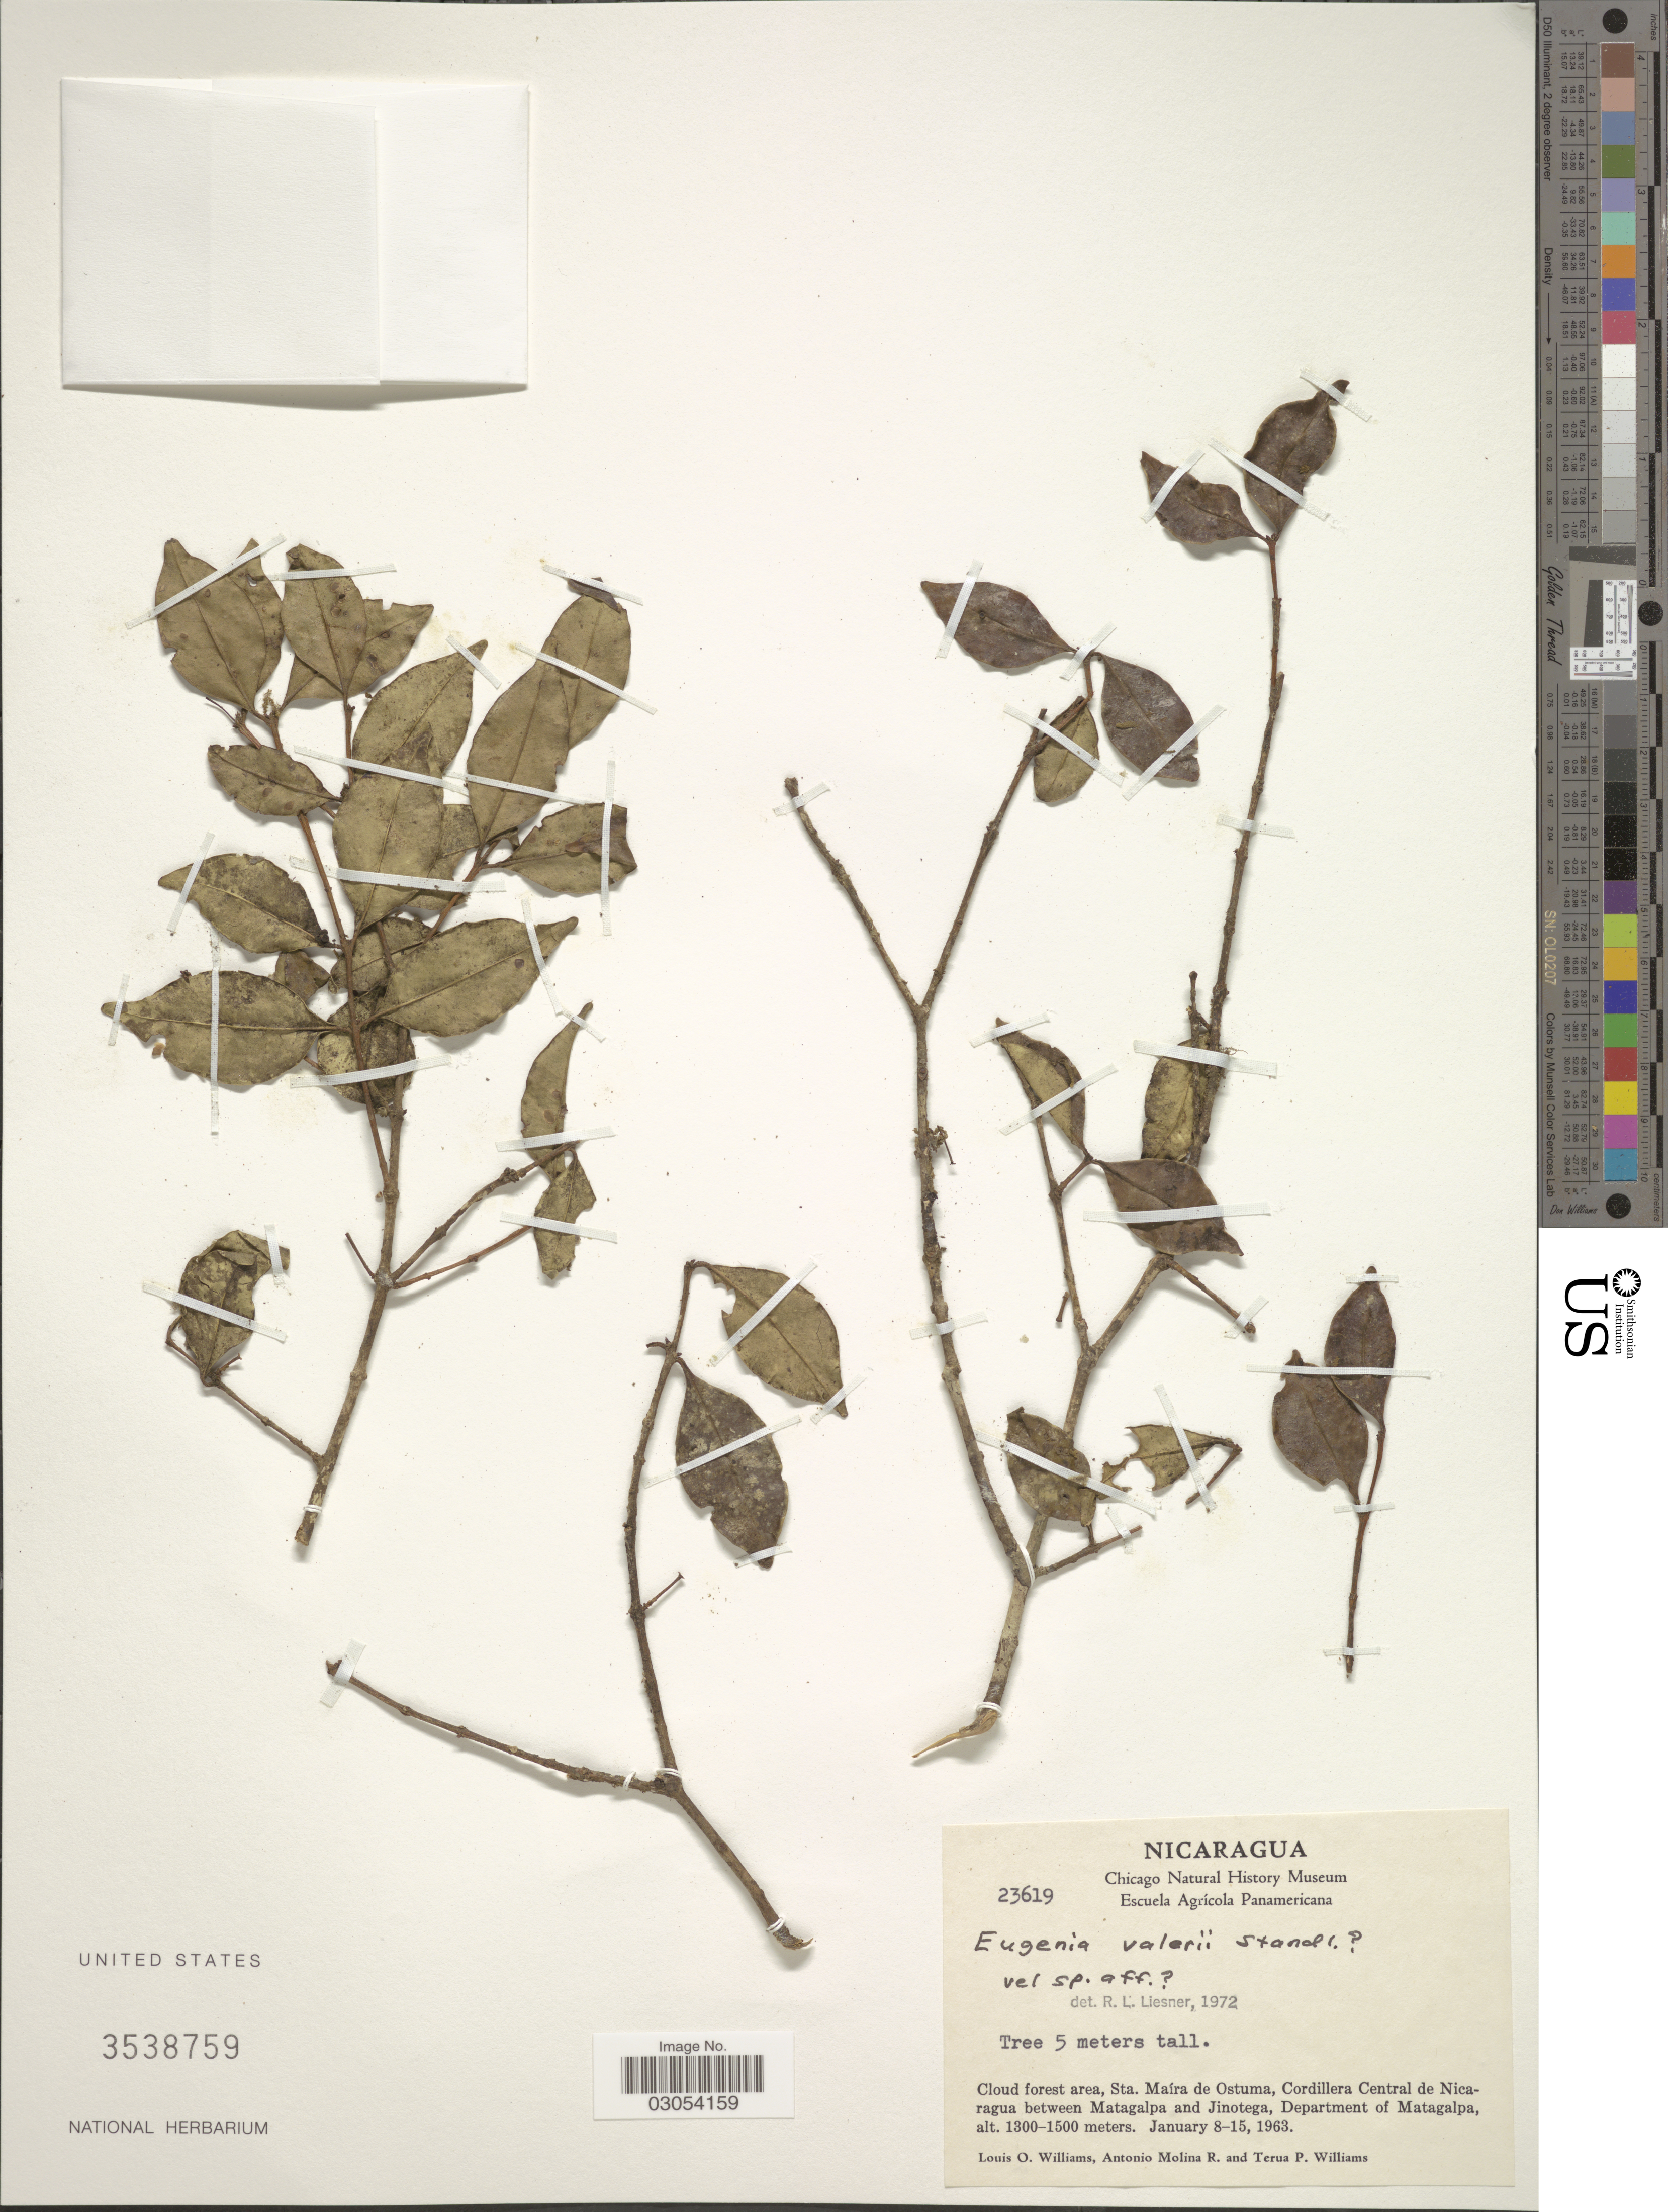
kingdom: Plantae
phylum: Tracheophyta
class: Magnoliopsida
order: Myrtales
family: Myrtaceae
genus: Eugenia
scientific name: Eugenia valerii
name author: Standl.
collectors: L. O. Williams, A. Molina R. & T. Williams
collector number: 23619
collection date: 1963-01-08/1963-01-15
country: Nicaragua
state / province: Matagalpa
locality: Cloud forest area, Sta. Maíra de Ostuma, Cordillera Central de Nicaragua between Matagalpa and Jinotega, Department of Matagalpa.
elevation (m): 1300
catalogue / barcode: US 3538759